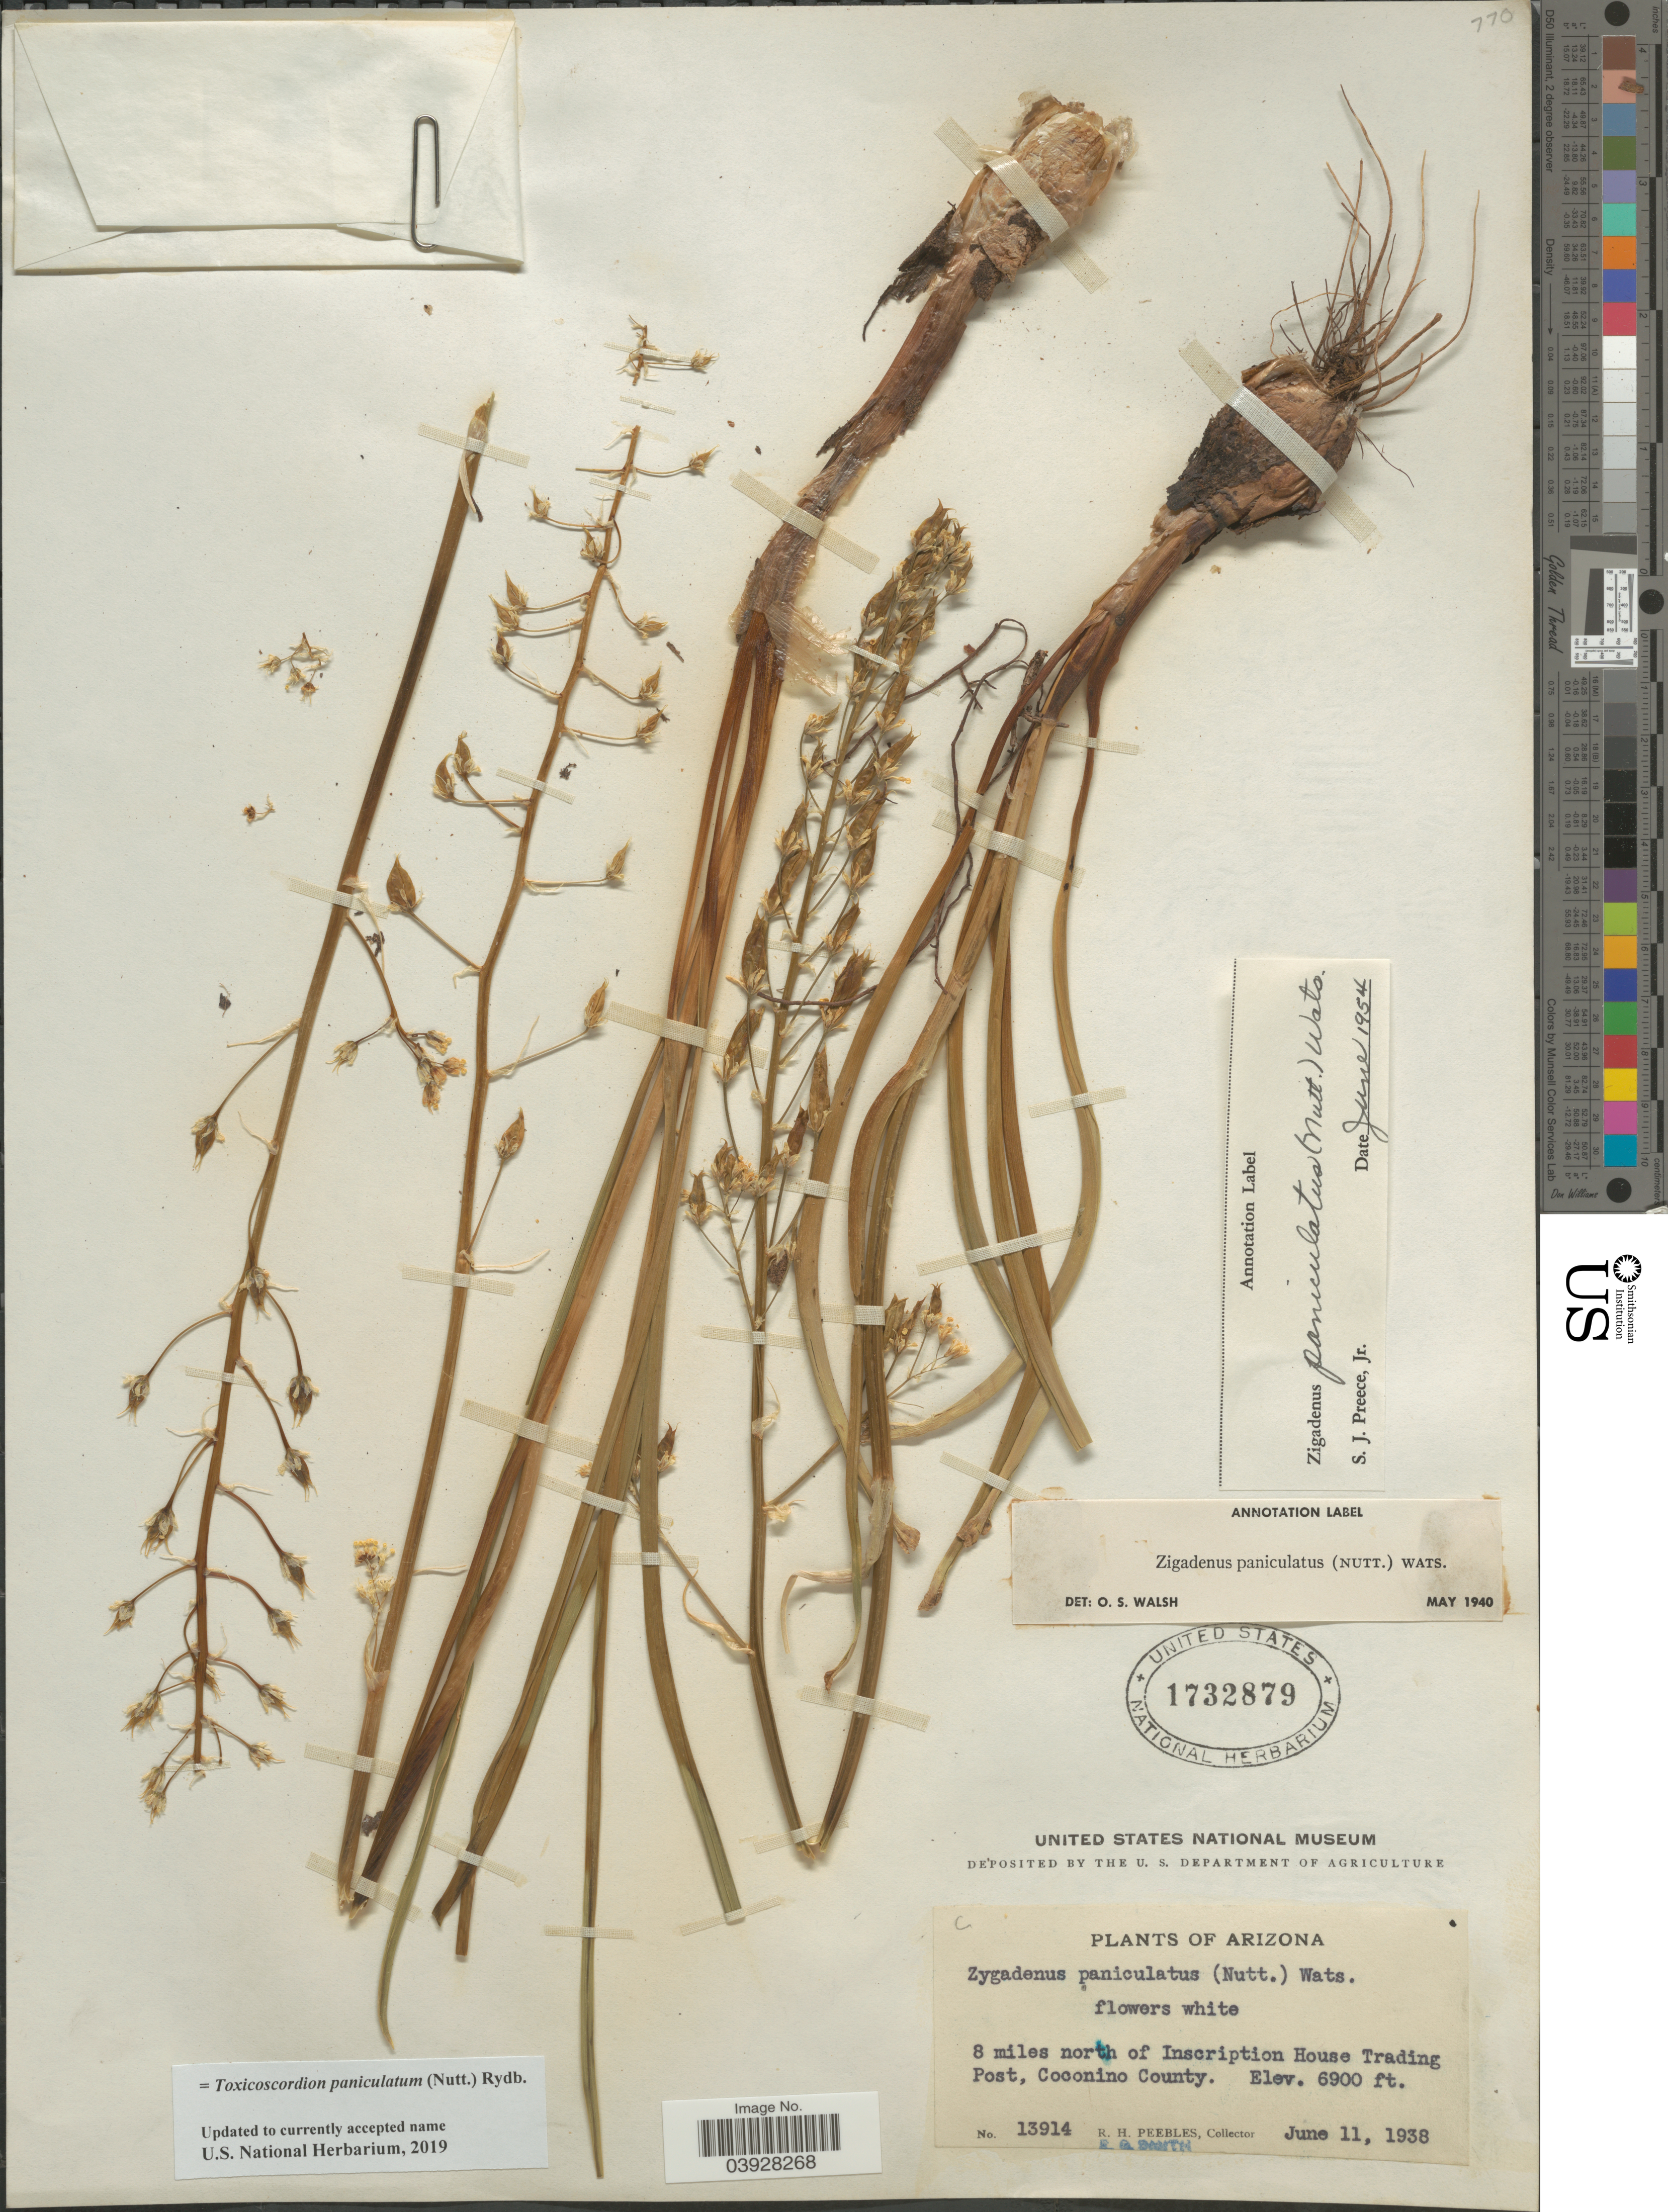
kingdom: Plantae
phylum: Tracheophyta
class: Liliopsida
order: Liliales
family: Melanthiaceae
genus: Toxicoscordion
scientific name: Toxicoscordion paniculatum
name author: (Nutt.) Rydb.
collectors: R. H. Peebles & E. G. Smith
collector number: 13914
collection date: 1938-06-11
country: United States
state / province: Arizona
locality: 8 miles north of Inscription House Trading Post, Coconino County.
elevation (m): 2103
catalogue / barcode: US 1732879